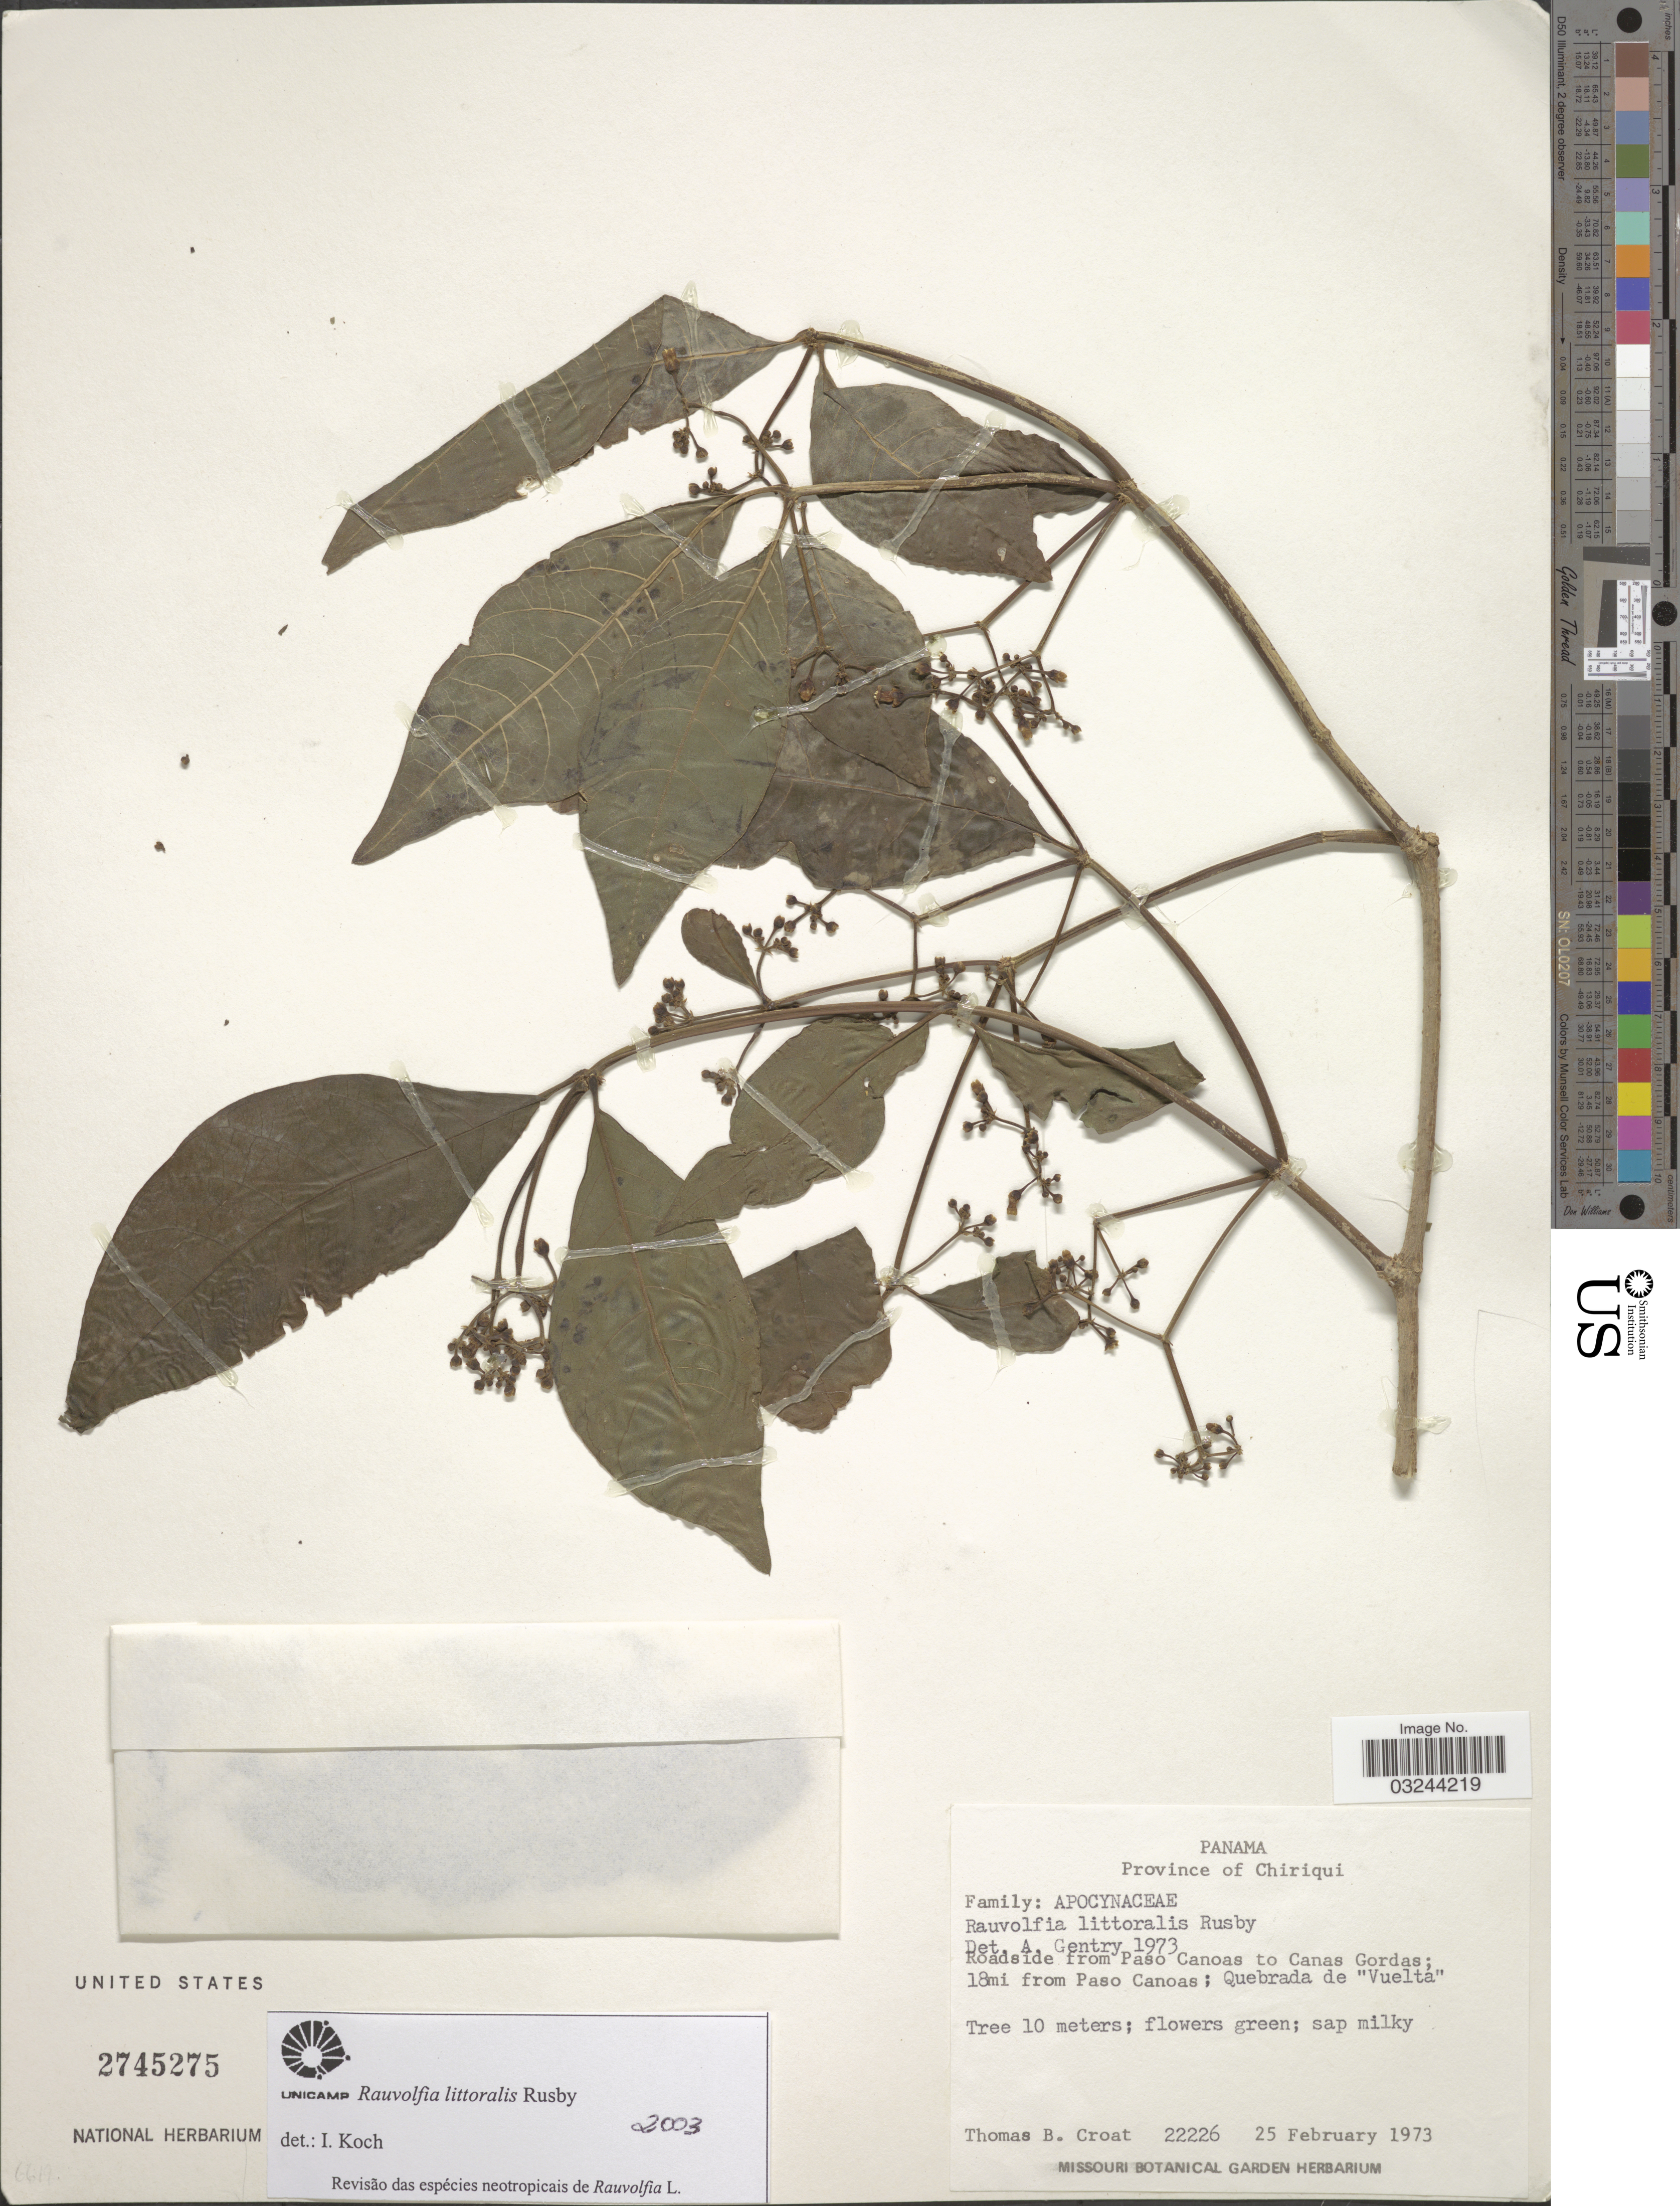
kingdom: Plantae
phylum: Tracheophyta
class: Magnoliopsida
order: Gentianales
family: Apocynaceae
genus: Rauvolfia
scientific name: Rauvolfia littoralis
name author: Rusby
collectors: T. B. Croat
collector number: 22226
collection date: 1973-02-25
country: Panama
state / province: Chiriqui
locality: Roadside from Paso Canoas to Canas Gordas; 18mi from Paso Canoas; Quebrada de "Vuelta".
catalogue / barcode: US 2745275